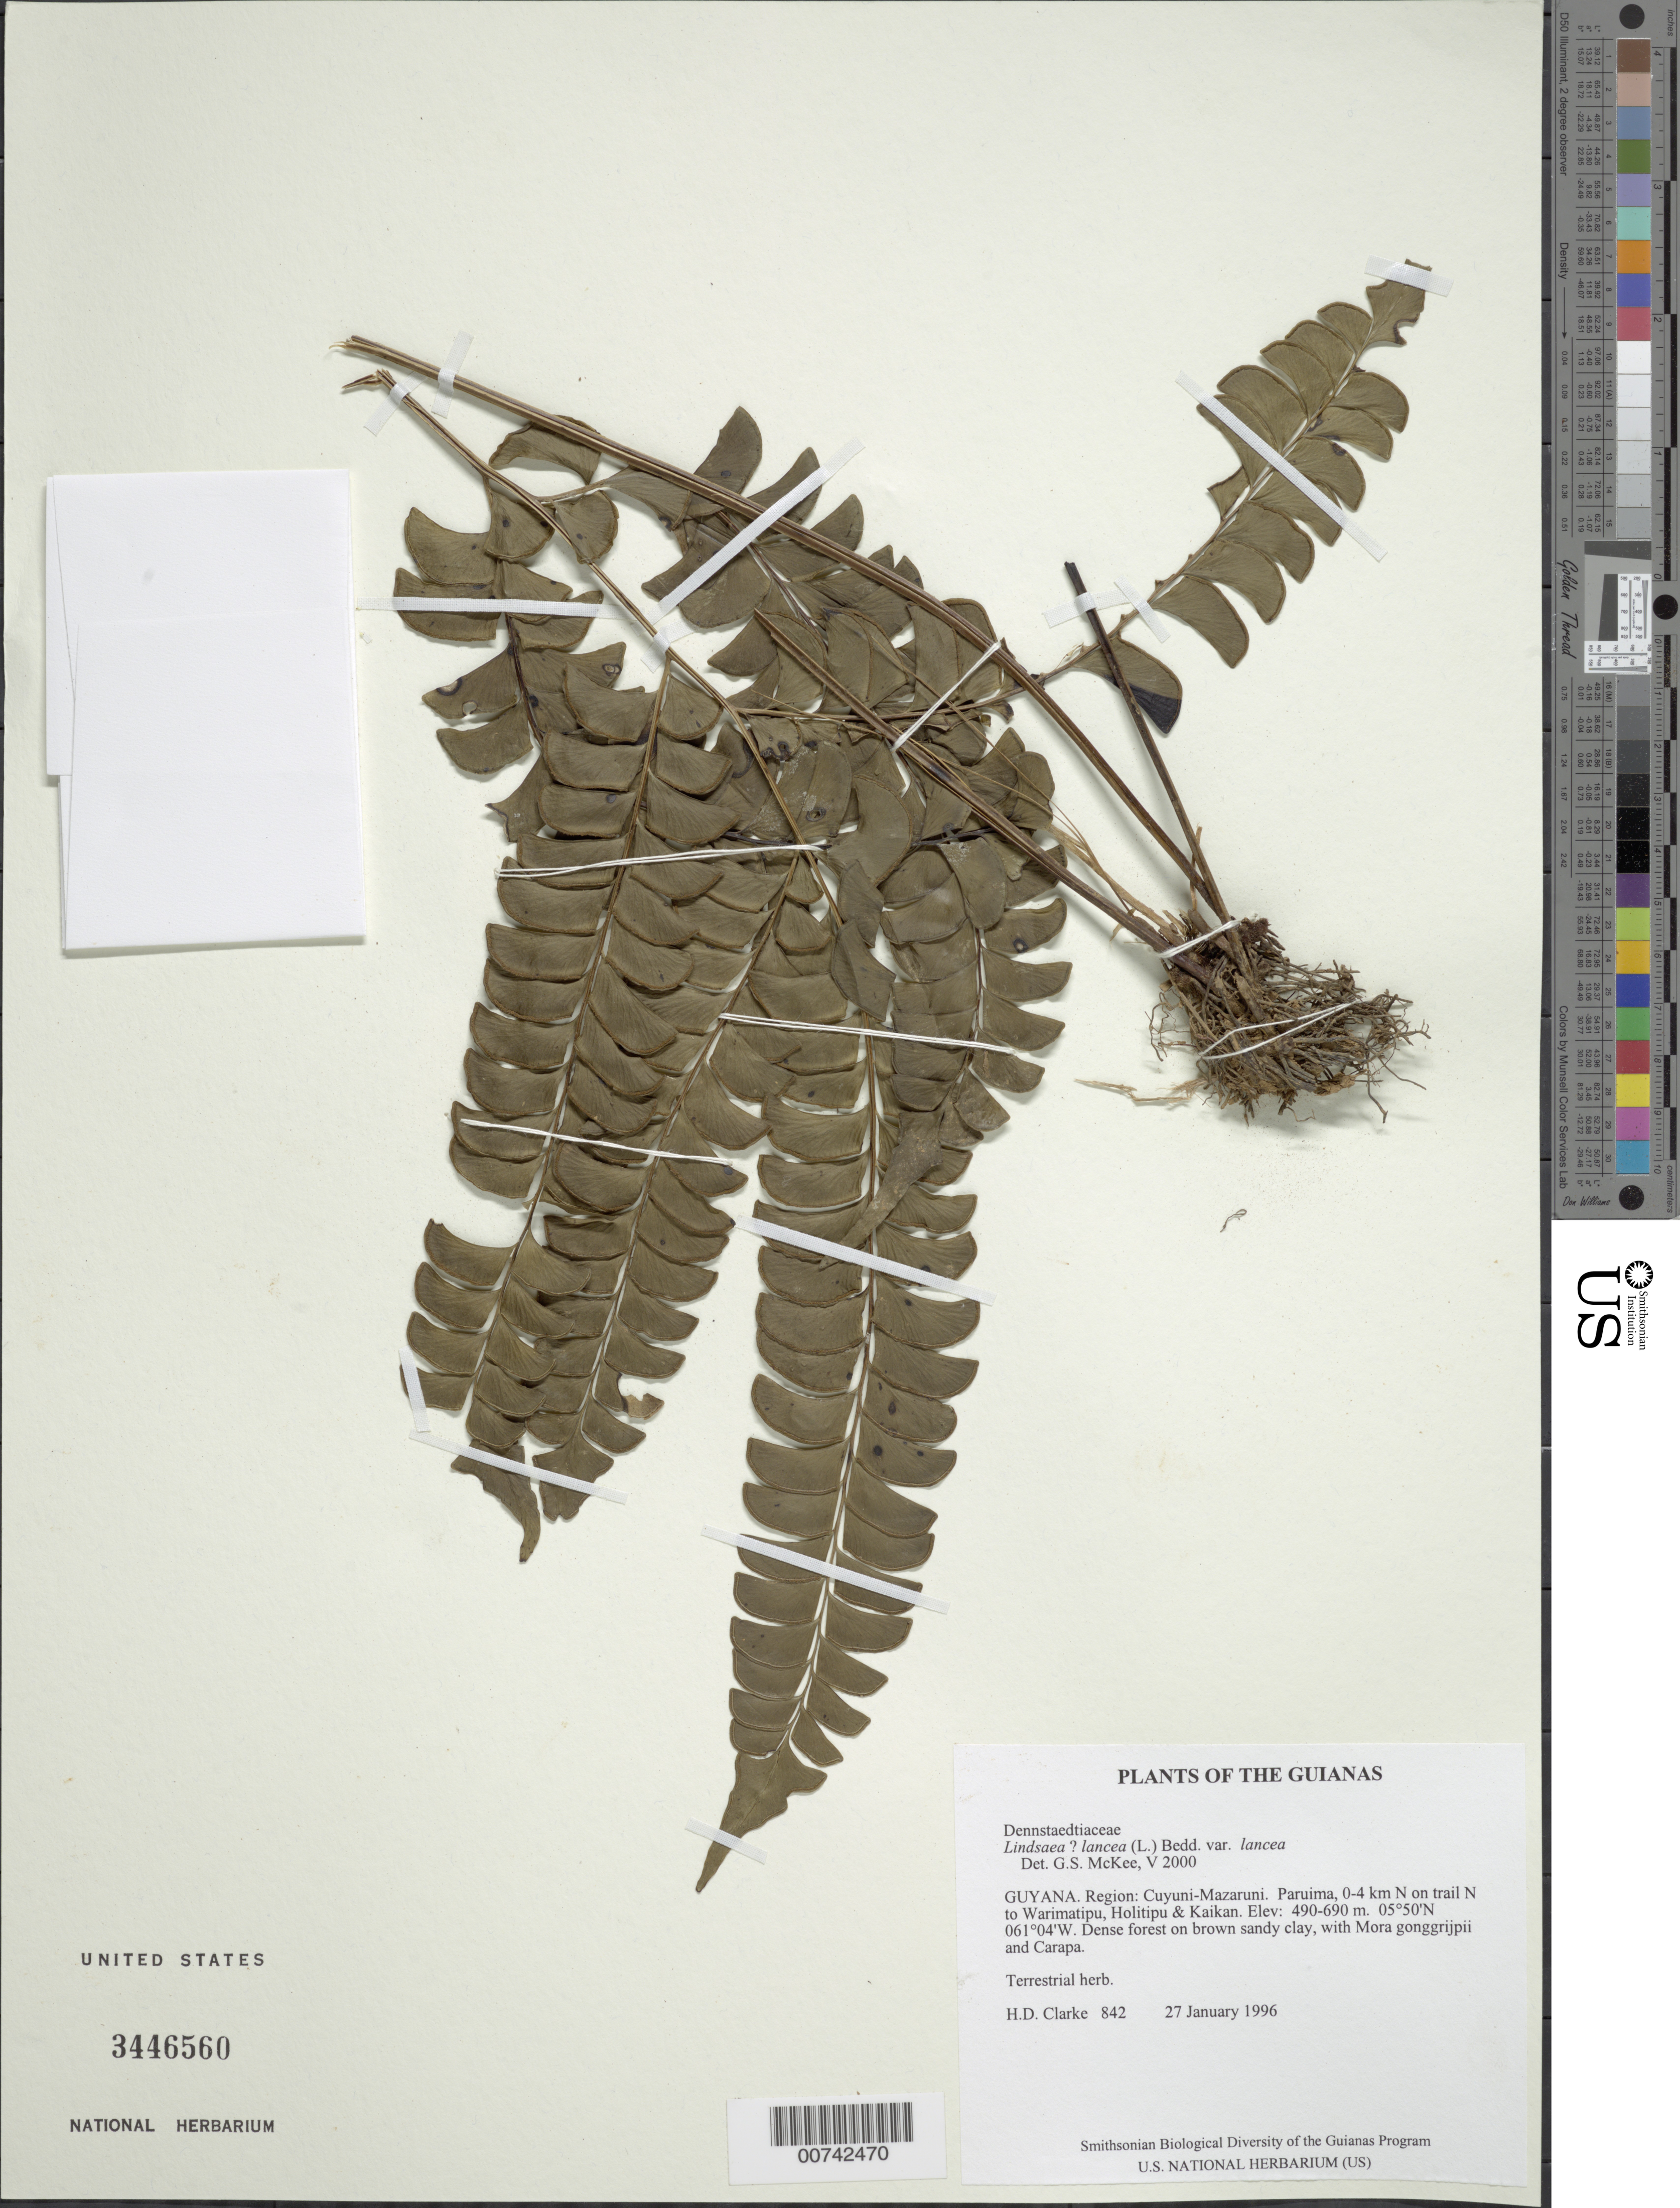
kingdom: Plantae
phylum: Tracheophyta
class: Polypodiopsida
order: Polypodiales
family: Lindsaeaceae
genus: Lindsaea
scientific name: Lindsaea lancea var. lancea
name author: (L.) Bedd.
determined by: McKee, G. S., (US), NMNH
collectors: H. D. Clarke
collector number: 842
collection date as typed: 27 January 1996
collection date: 1996-01-27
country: Guyana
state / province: Cuyuni-Mazaruni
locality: Paruima, 0-4 km N on trail N to Warimatipu, Holitipu & Kaikan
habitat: Dense forest on brown sandy clay, with Mora gonggrijpii and Carapa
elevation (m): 490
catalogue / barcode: US 3446560